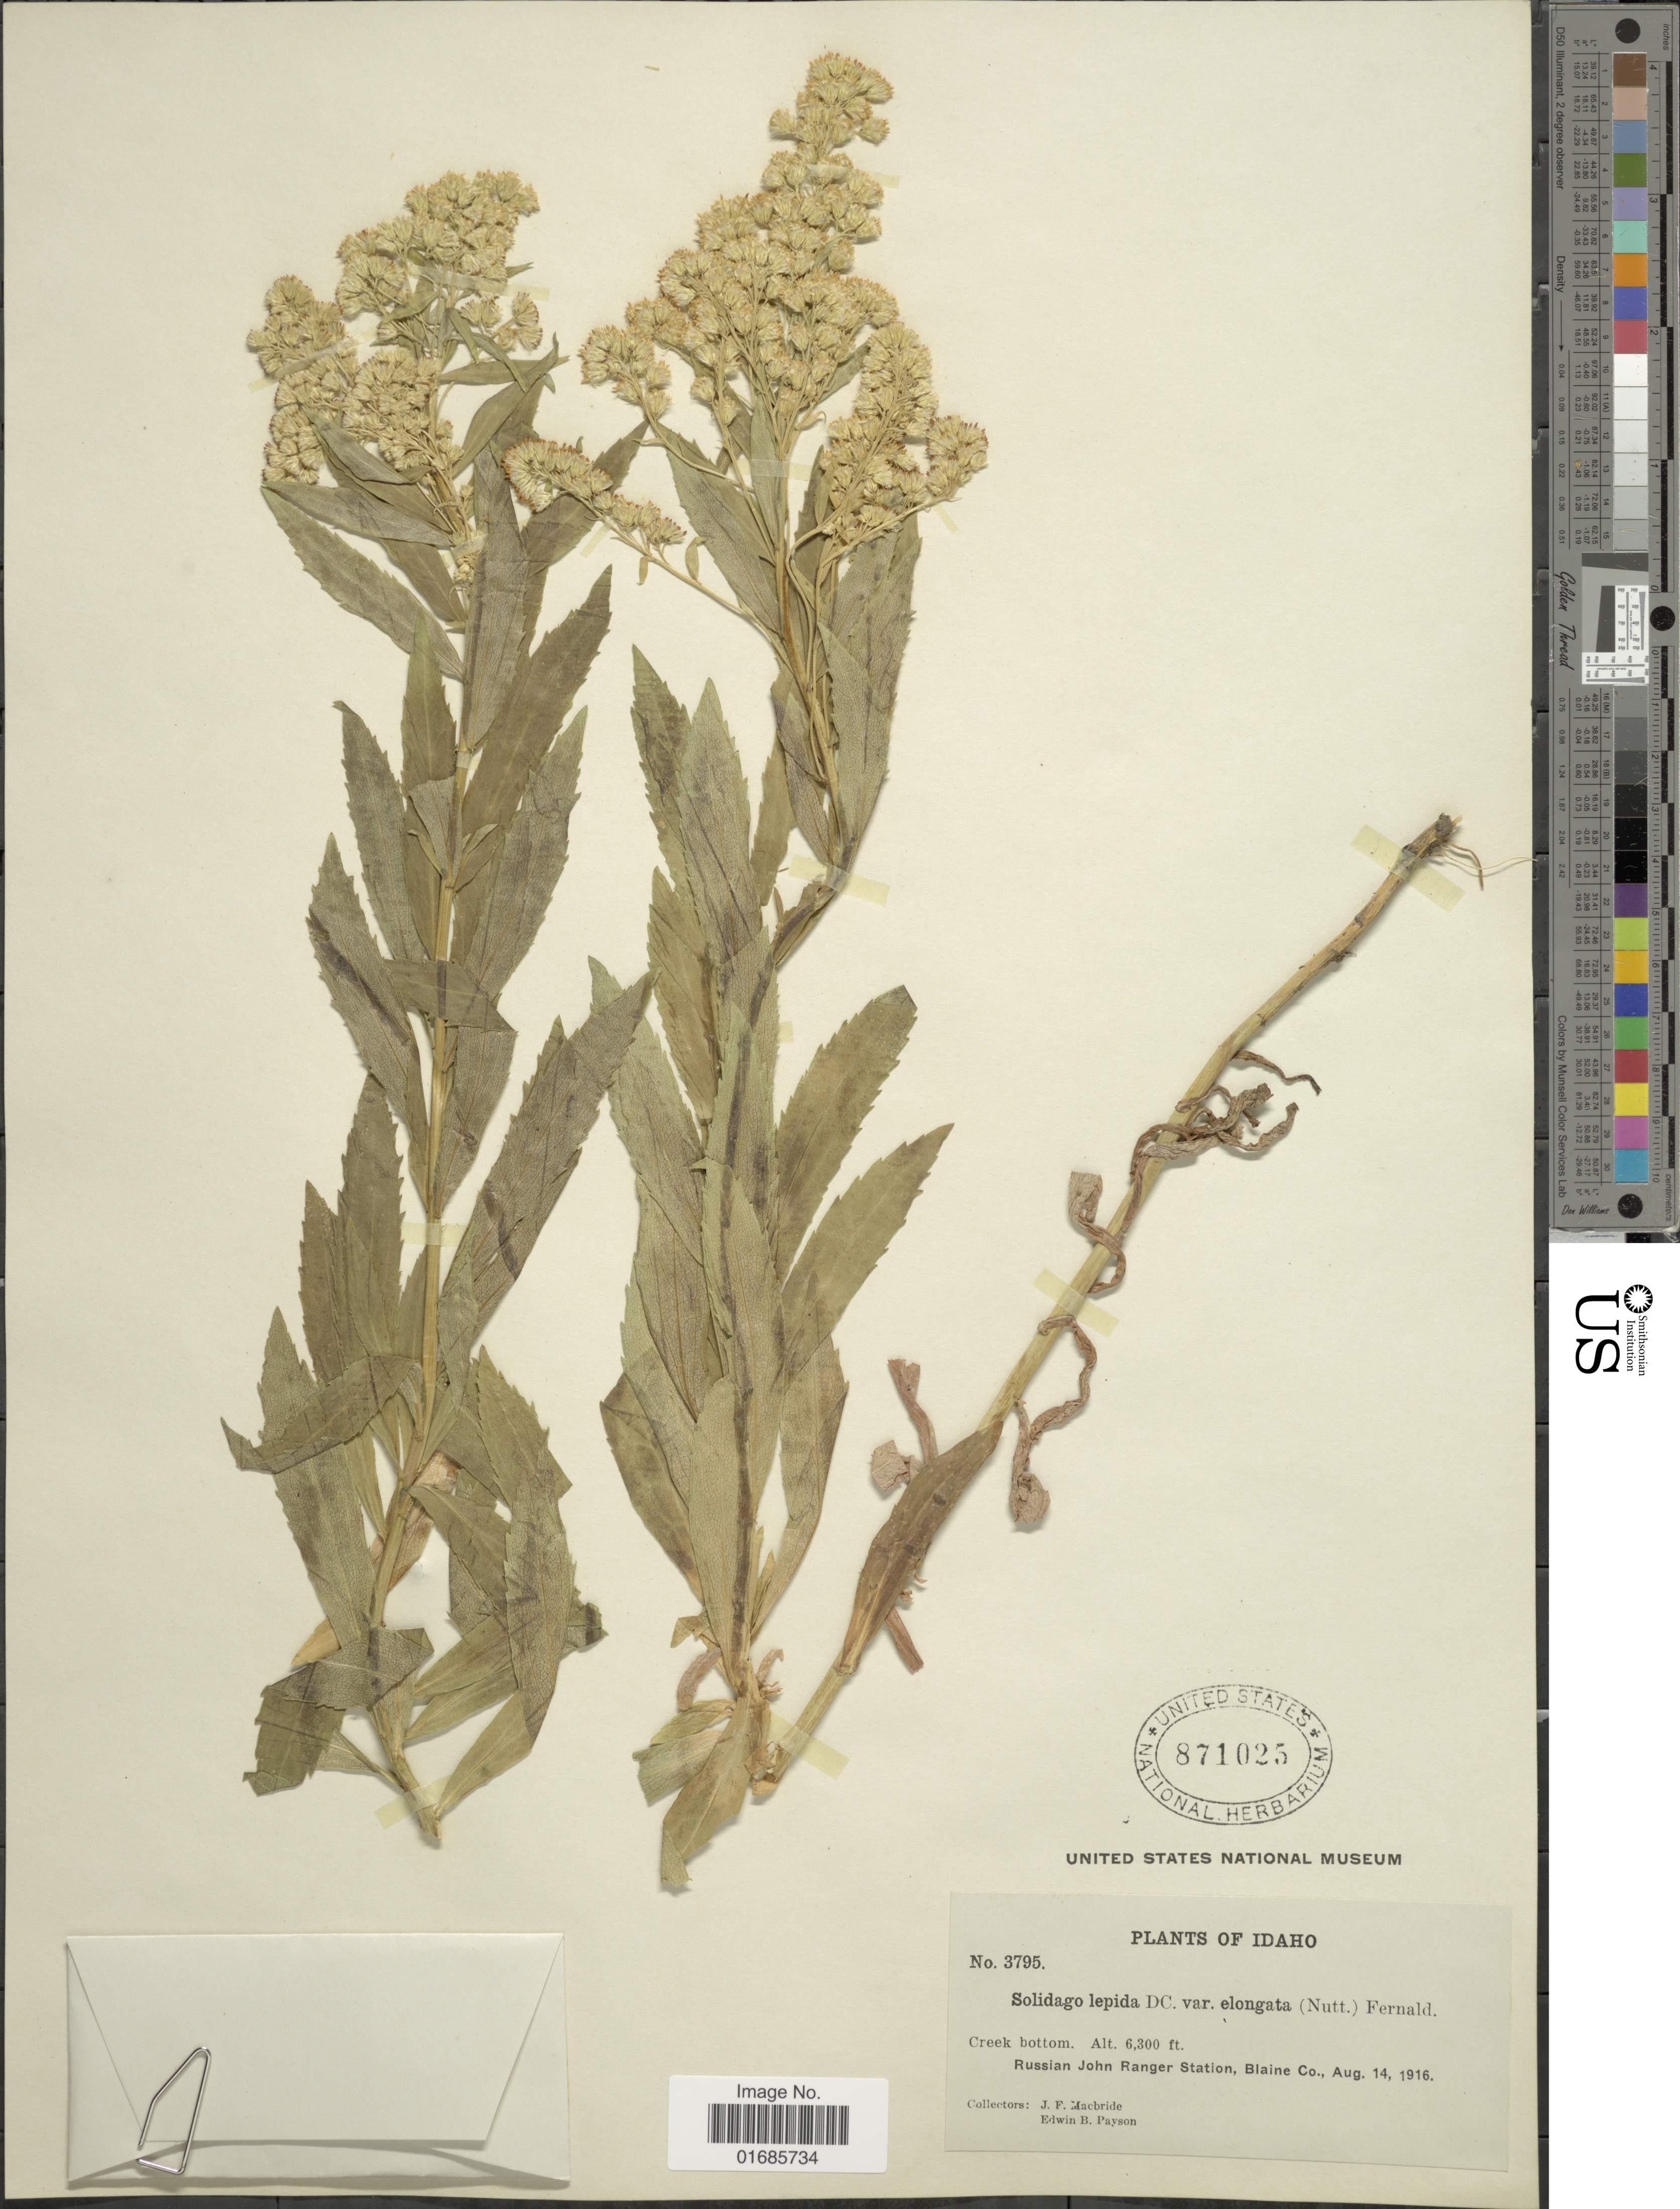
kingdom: Plantae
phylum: Tracheophyta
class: Magnoliopsida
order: Asterales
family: Asteraceae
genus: Solidago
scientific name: Solidago canadensis var. salebrosa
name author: (Piper) M.E. Jones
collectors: J. F. Macbride & E. B. Payson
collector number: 3795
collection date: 1916-08-14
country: United States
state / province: Idaho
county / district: Blaine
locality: Creek bottom, Russian John Ranger Station.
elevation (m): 1920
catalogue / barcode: US 871025